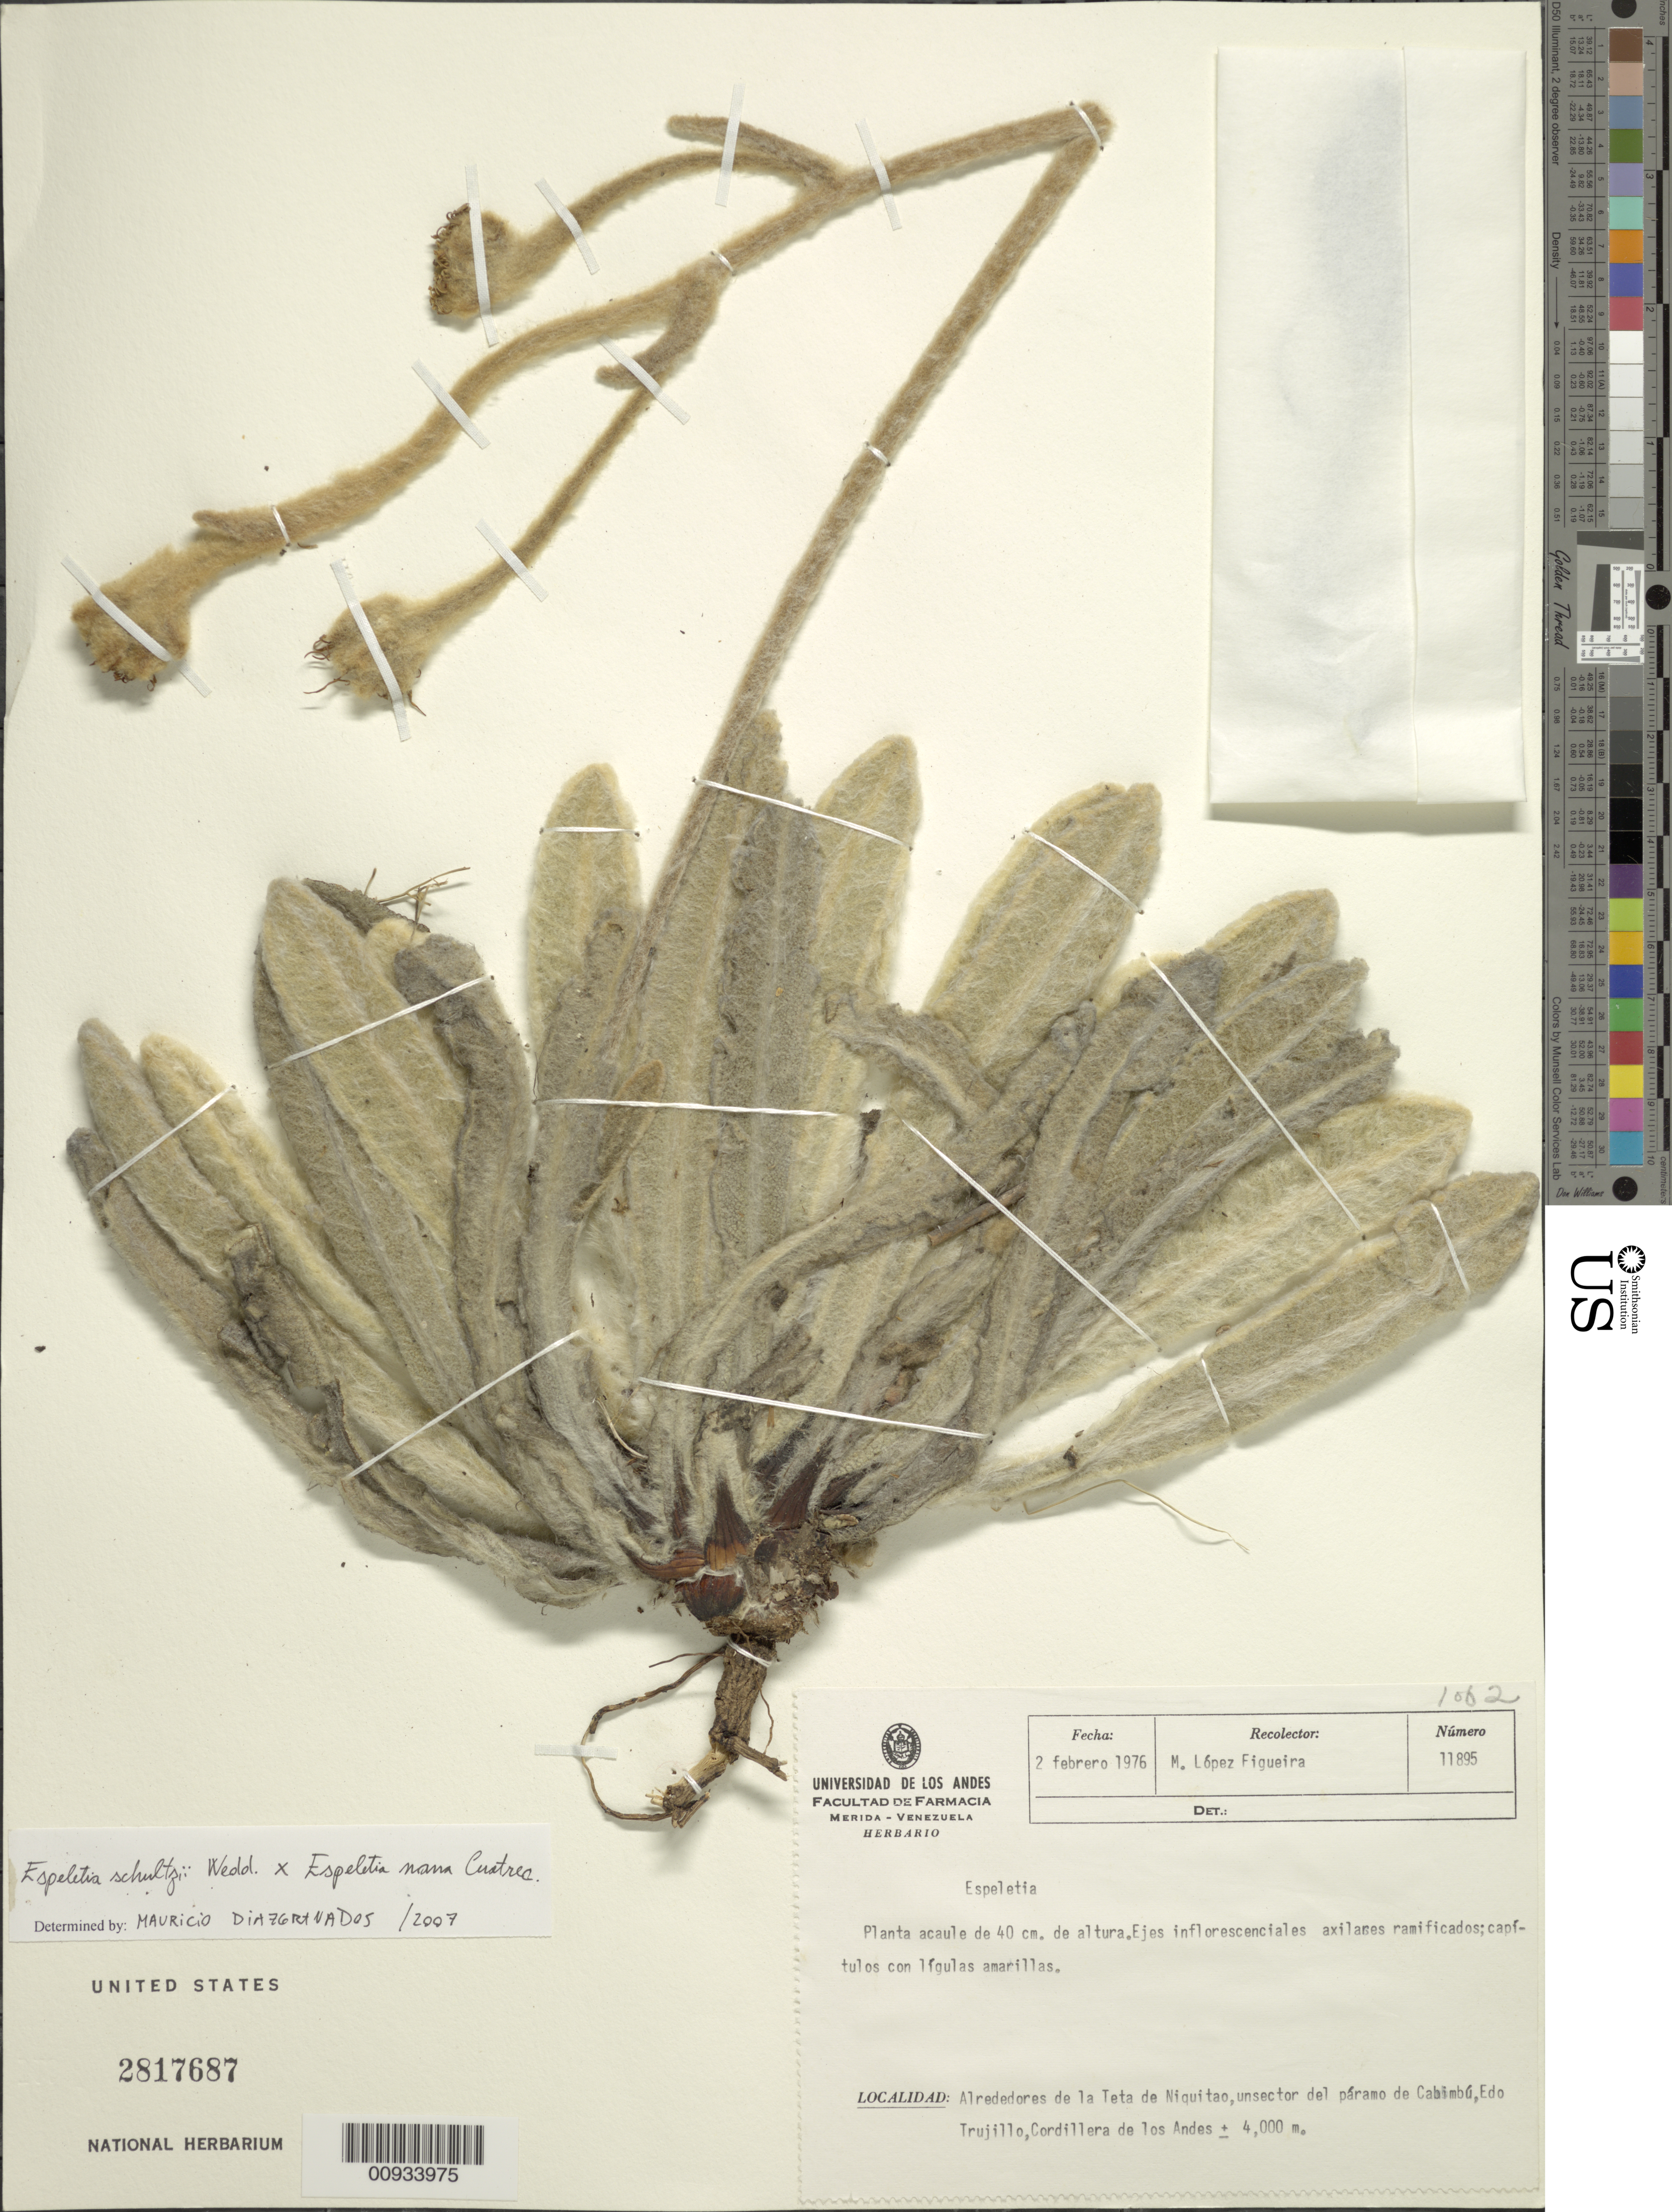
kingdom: Plantae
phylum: Tracheophyta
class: Magnoliopsida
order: Asterales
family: Asteraceae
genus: Espeletia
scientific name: Espeletia nana x E. schultzii Wedd.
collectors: M. López Figueiras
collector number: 11895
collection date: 1976-02-02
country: Venezuela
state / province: Trujillo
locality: Alrededores de la Teta de Niquitao, un sector del paramo de Cabimbu, Cordillera de Los Andes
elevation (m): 4000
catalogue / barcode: US 2817687